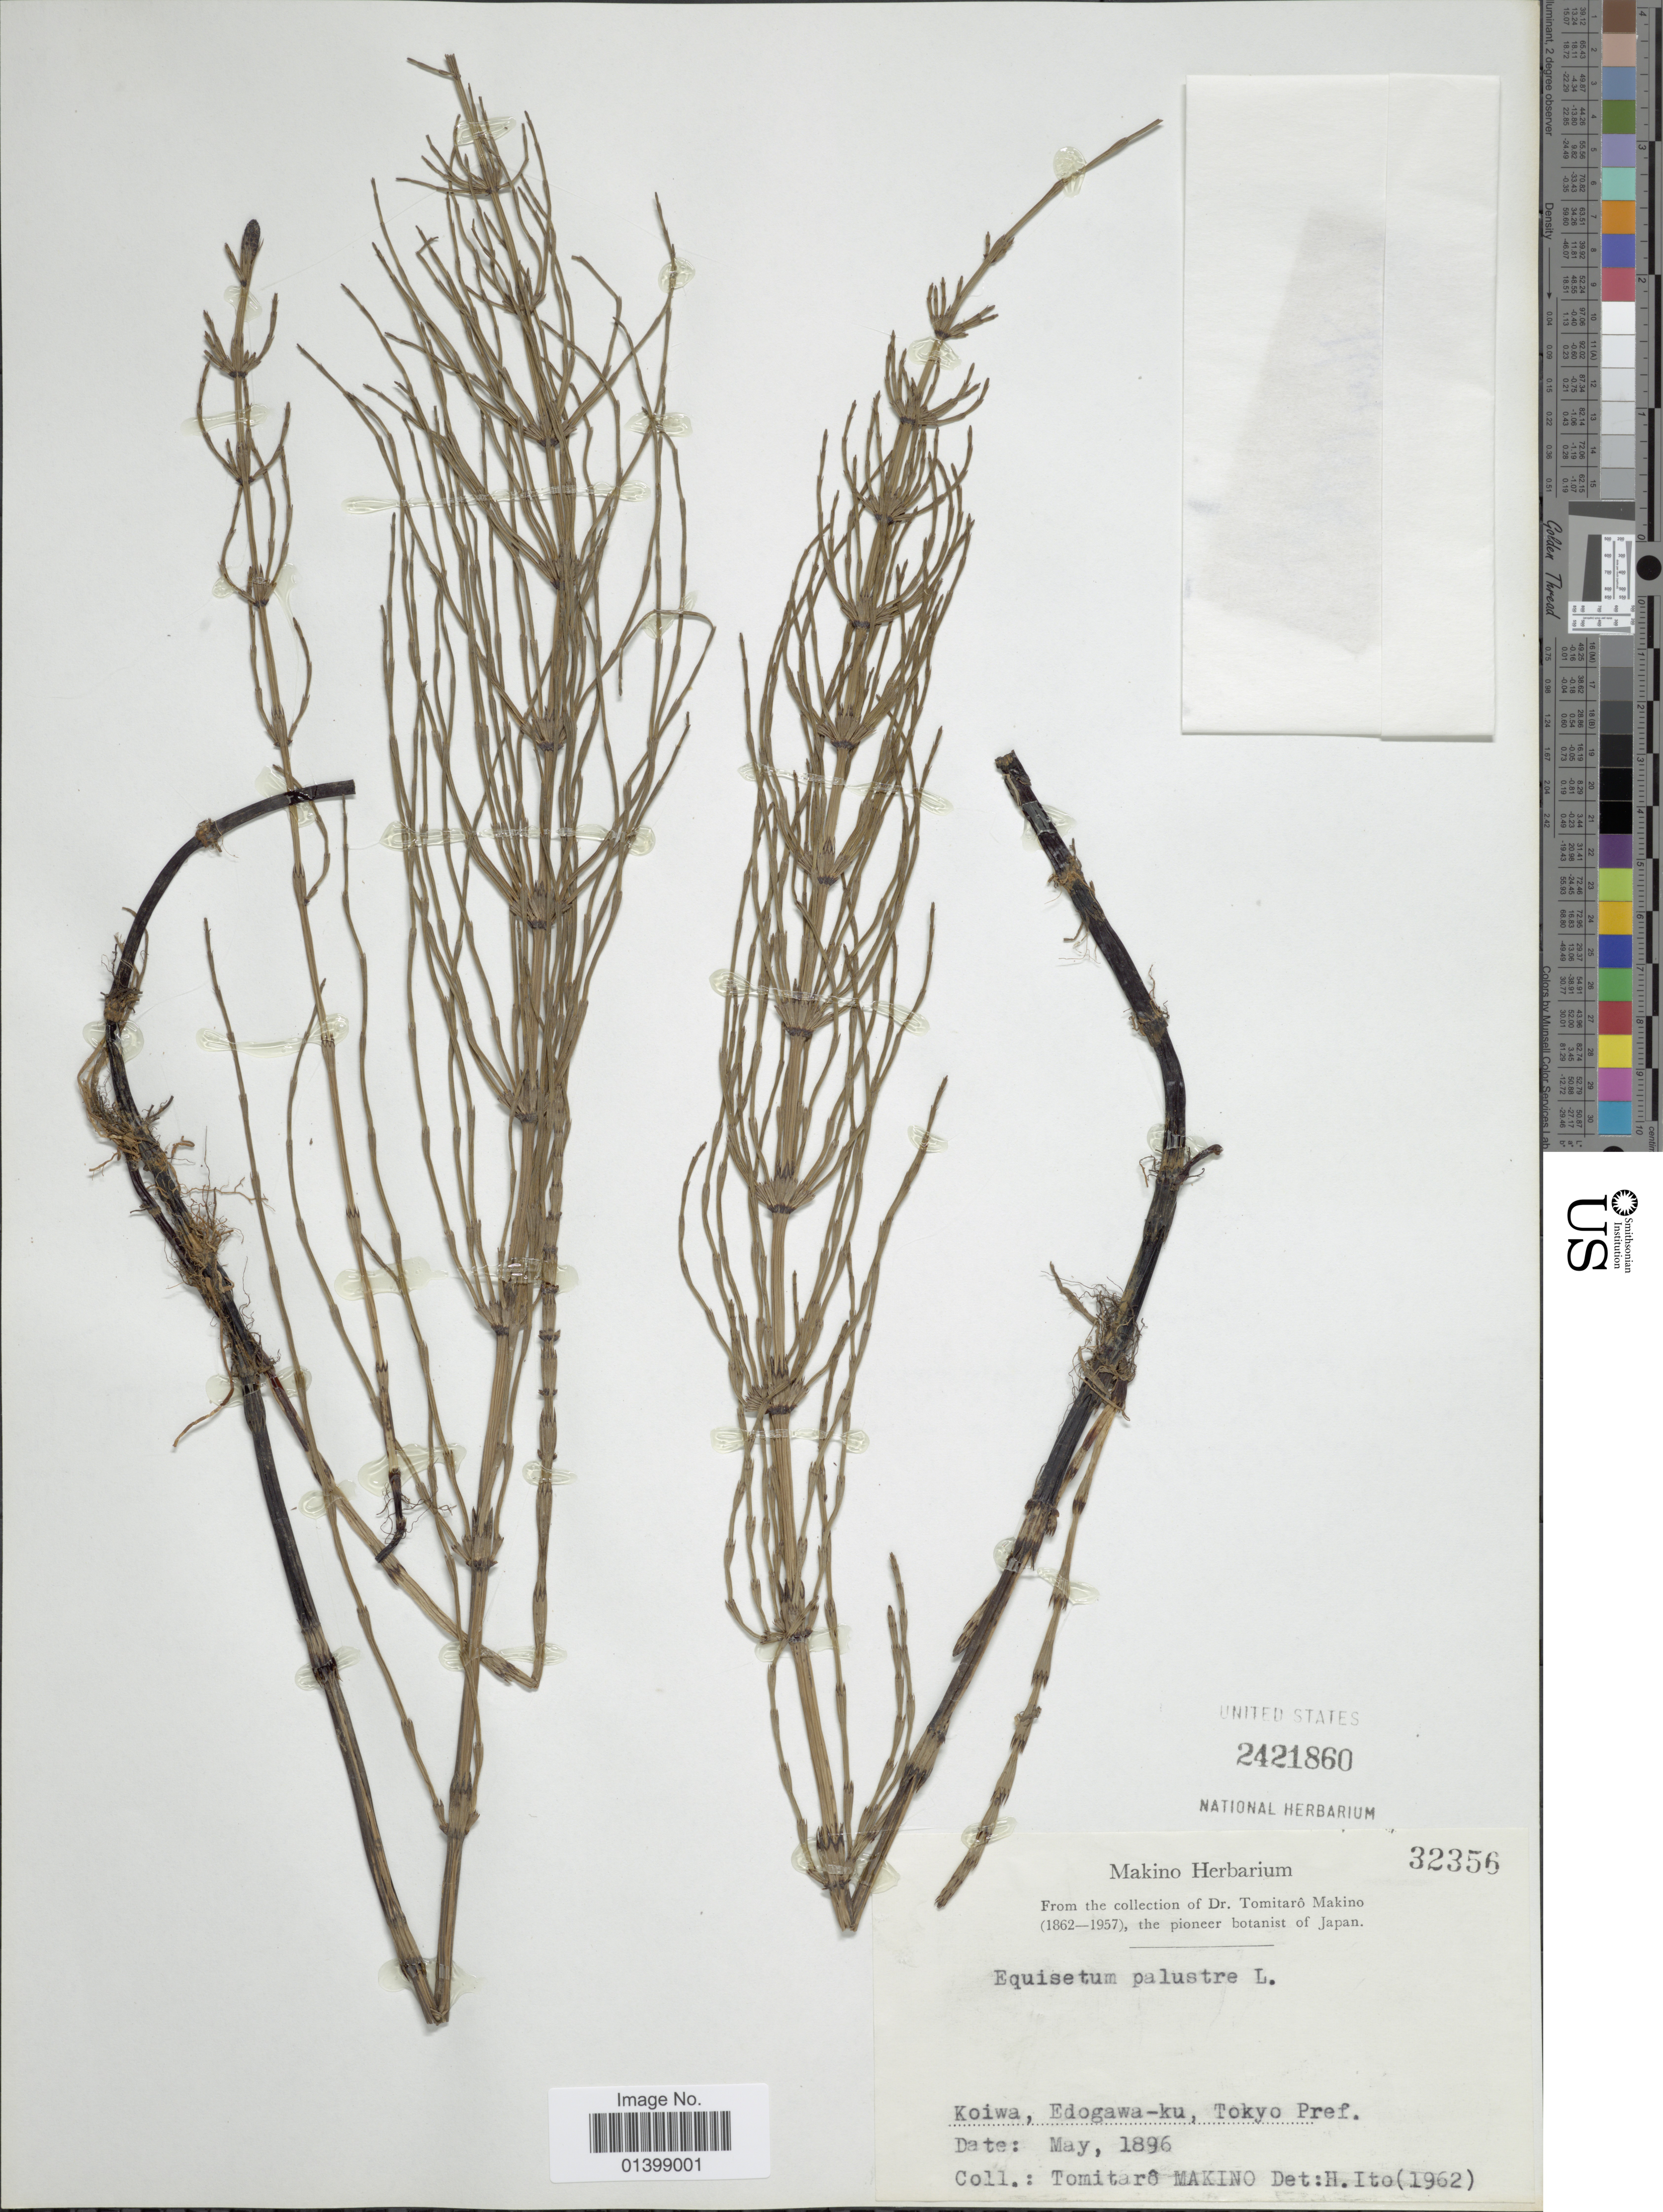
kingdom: Plantae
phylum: Tracheophyta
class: Polypodiopsida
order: Equisetales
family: Equisetaceae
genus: Equisetum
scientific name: Equisetum palustre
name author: L.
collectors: T. Makino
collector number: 32356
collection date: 1896-05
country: Japan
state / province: Tokyo, Federal City of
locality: Koiwa, Edogawa-ku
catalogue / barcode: US 2421860